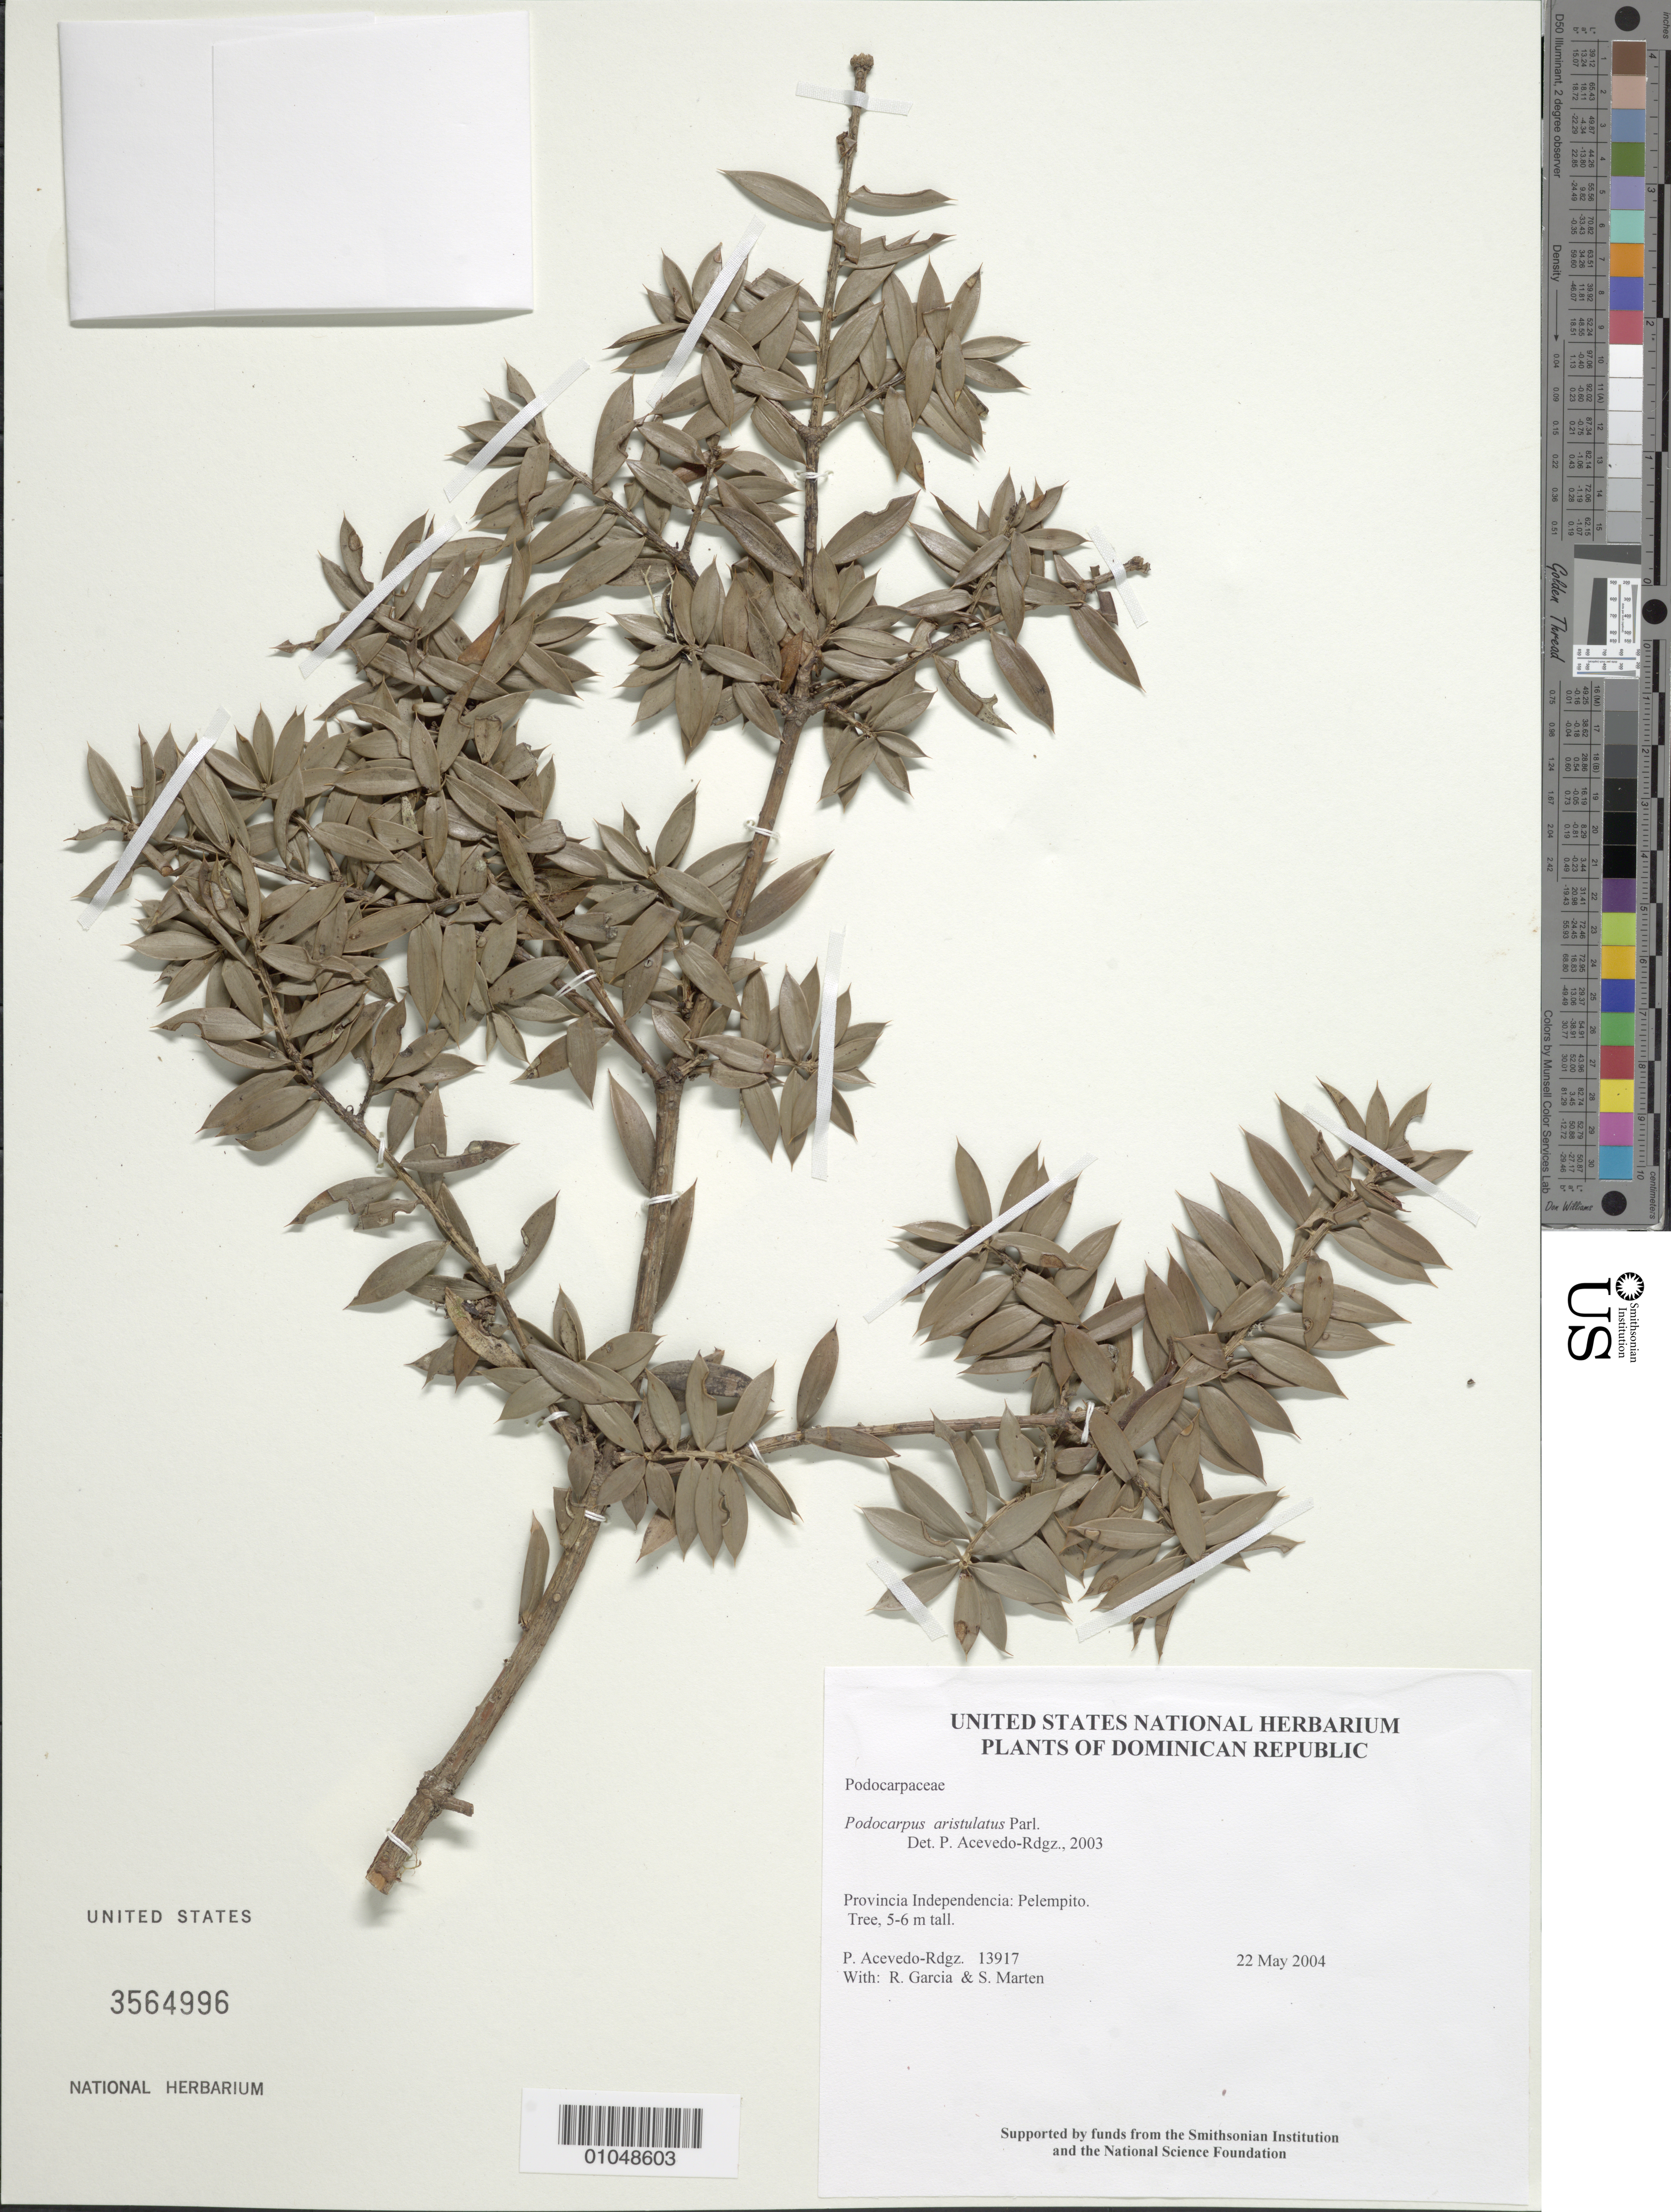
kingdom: Plantae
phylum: Tracheophyta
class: Pinopsida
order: Pinales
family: Podocarpaceae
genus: Podocarpus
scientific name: Podocarpus aristulatus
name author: Parl.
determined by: Acevedo-Rodríguez, P., (BOT), Smithsonian Institution - National Museum of Natural History (UNITED STATES)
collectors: P. Acevedo-Rodr., R. G. García & S. Marten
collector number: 13917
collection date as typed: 22 May 2004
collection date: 2004-05-22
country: Dominican Republic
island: Hispaniola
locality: Provincia Independencia: Pelempito.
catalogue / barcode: US 3564996